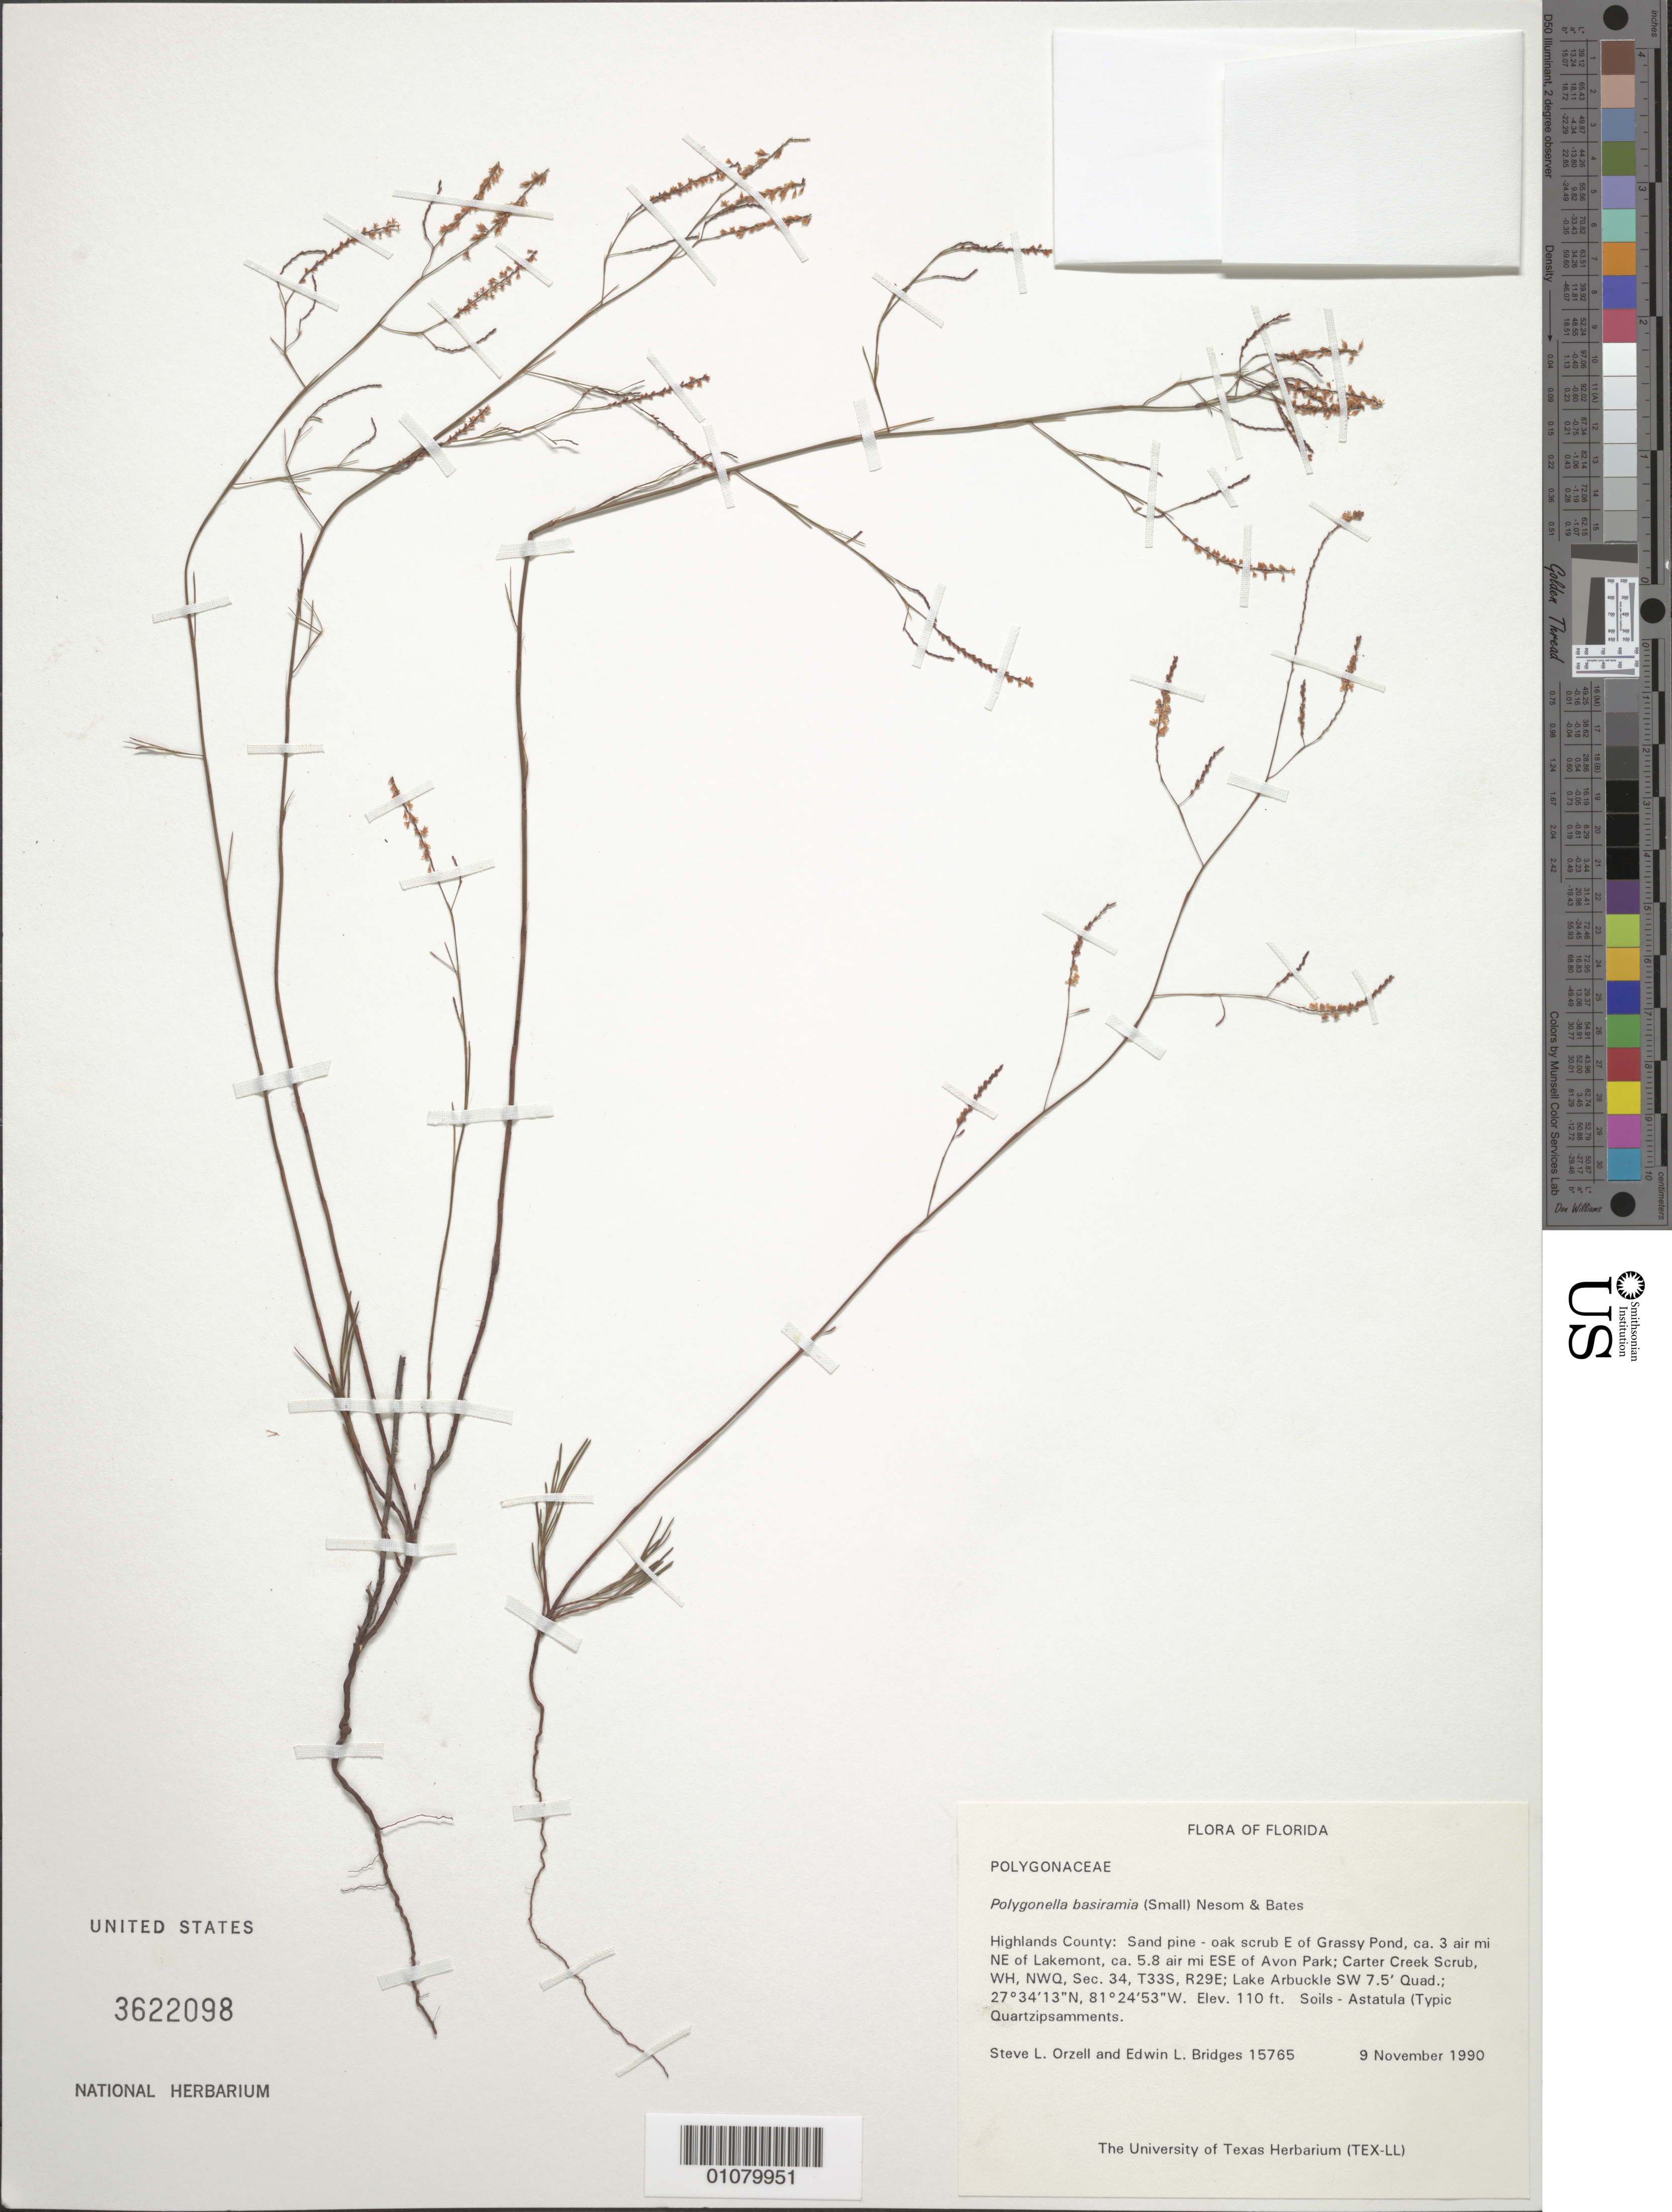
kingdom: Plantae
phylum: Tracheophyta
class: Magnoliopsida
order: Caryophyllales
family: Polygonaceae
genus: Polygonella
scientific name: Polygonella basiramia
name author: (Small) G.L. Nesom & V.M. Bates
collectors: S. Orzell & E. Bridges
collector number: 15765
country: United States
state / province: Florida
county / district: Highlands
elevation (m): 34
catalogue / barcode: US 3622098